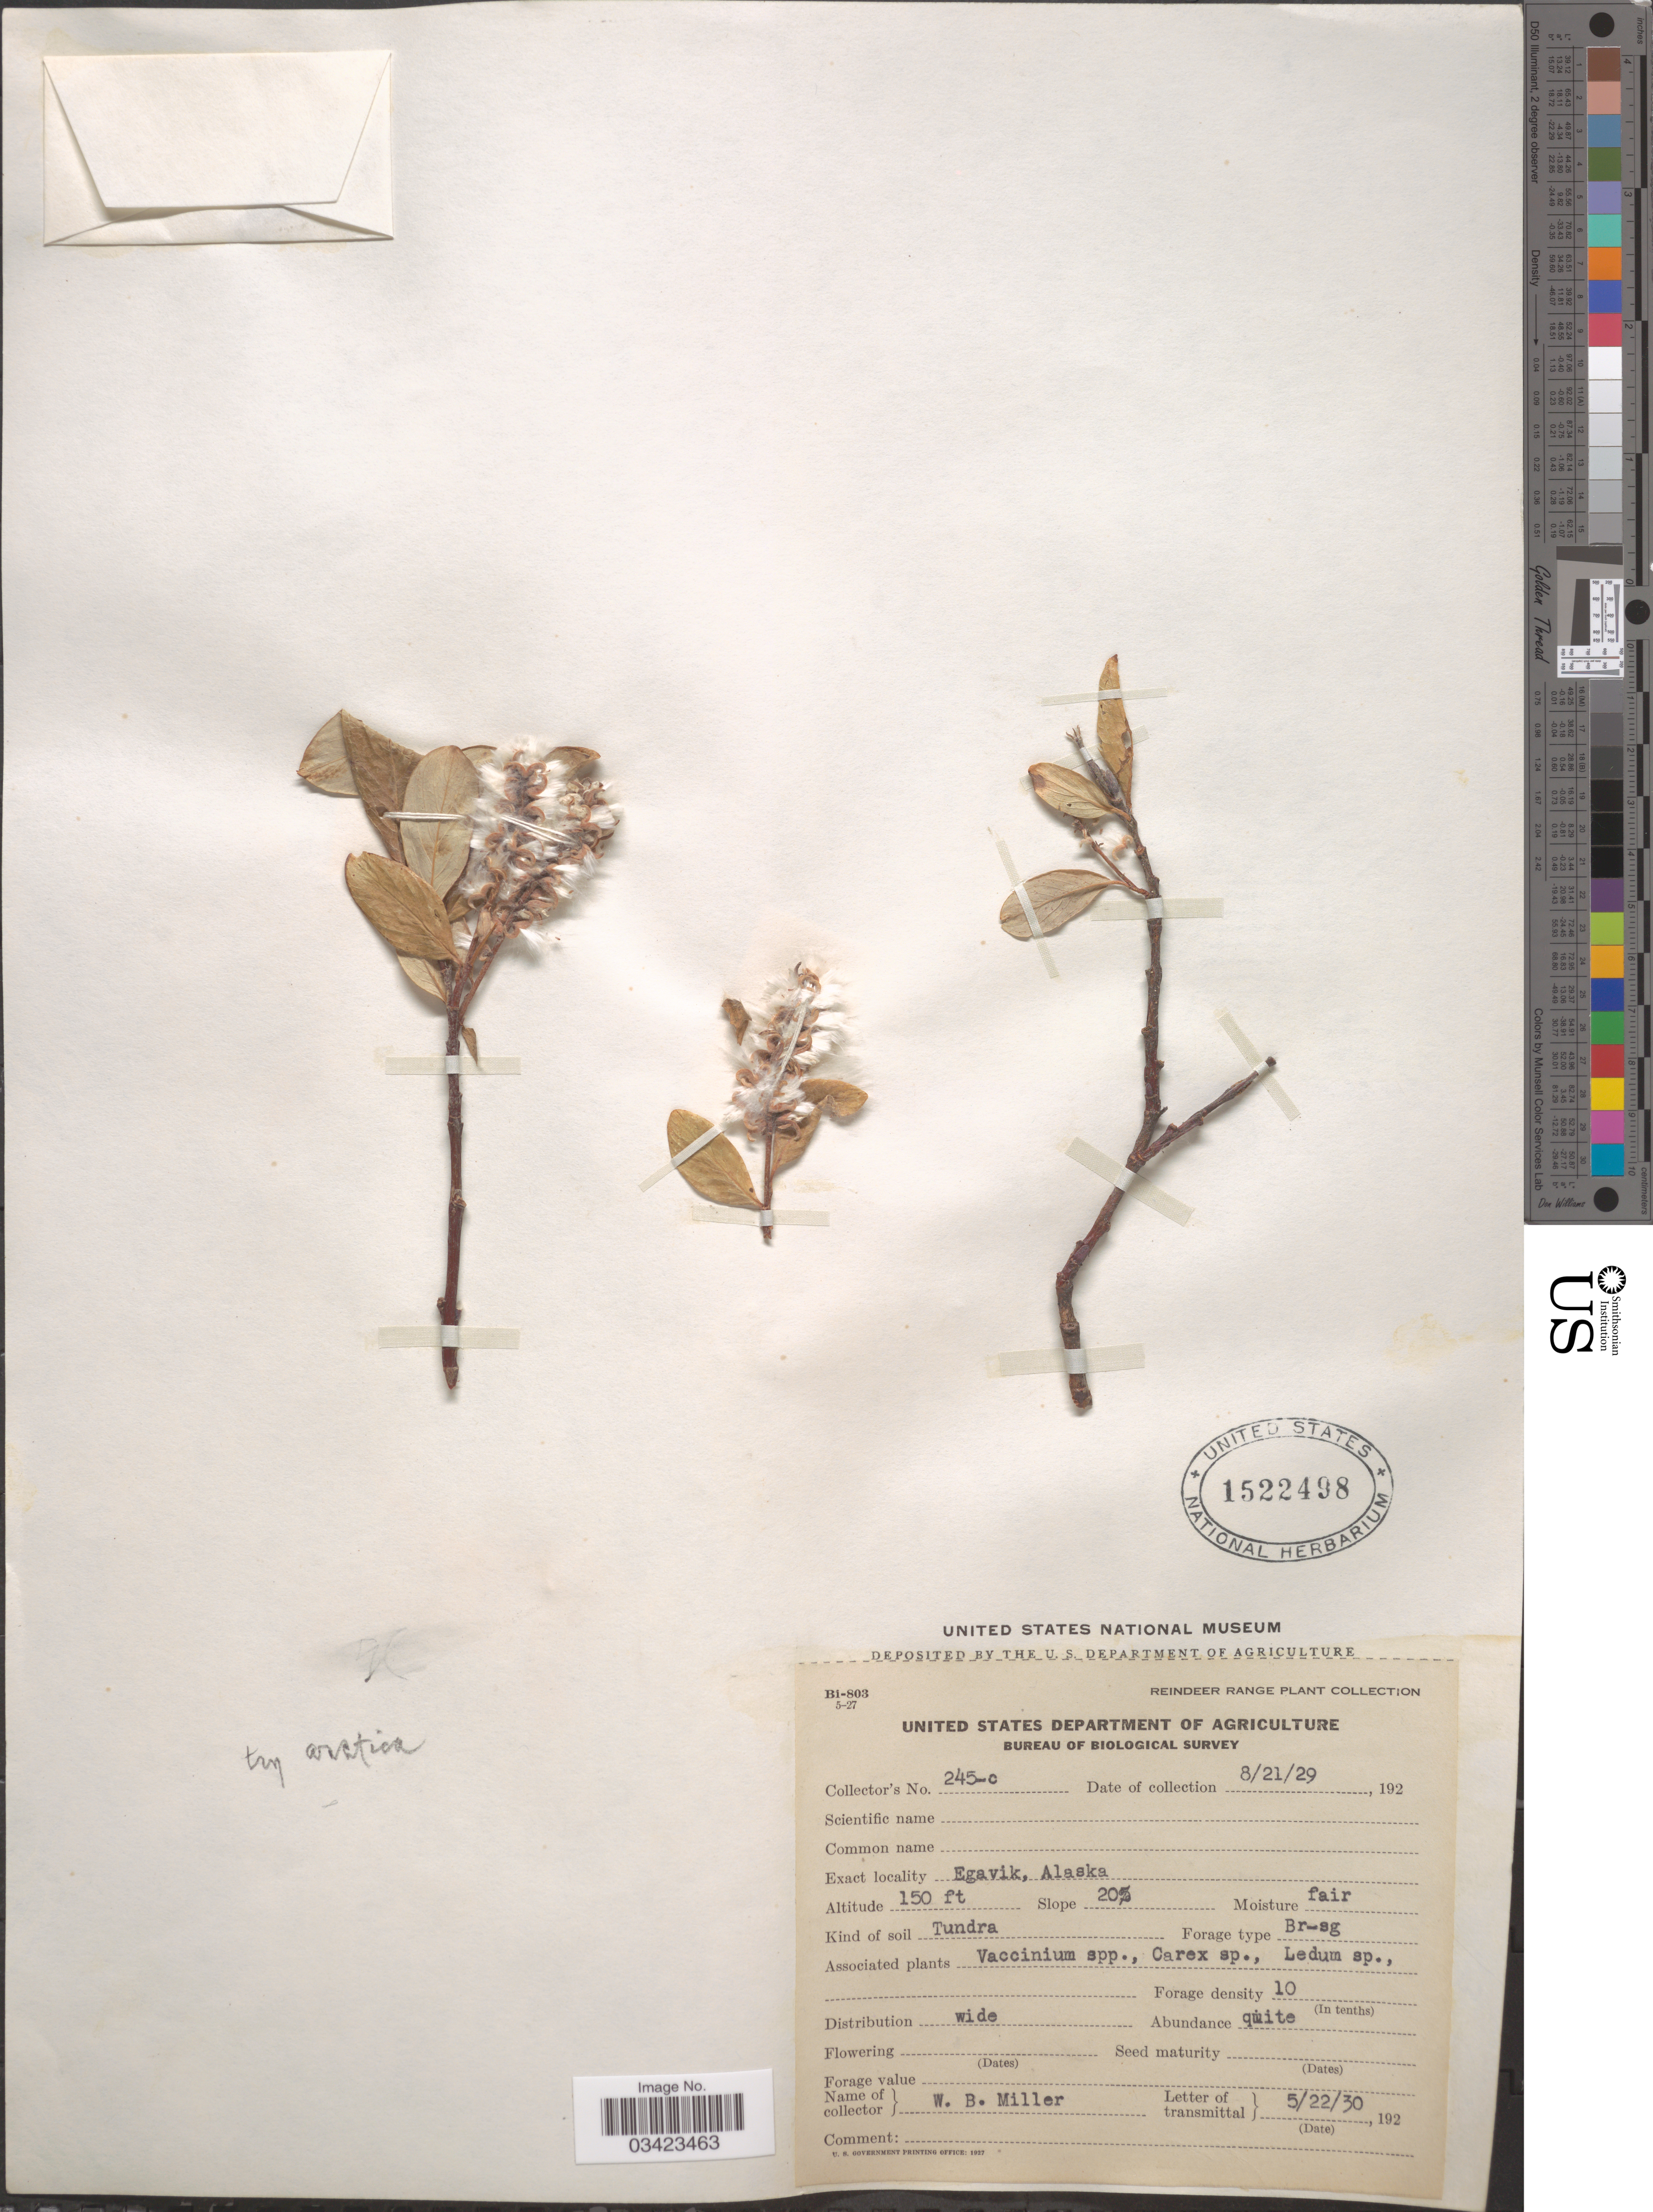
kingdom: Plantae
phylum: Tracheophyta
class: Magnoliopsida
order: Malpighiales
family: Salicaceae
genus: Salix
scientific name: Salix arctica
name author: Pall.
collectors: W. Miller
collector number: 245-c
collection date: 1929-08-21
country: United States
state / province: Alaska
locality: Egavik.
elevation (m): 46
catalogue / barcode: US 1522498